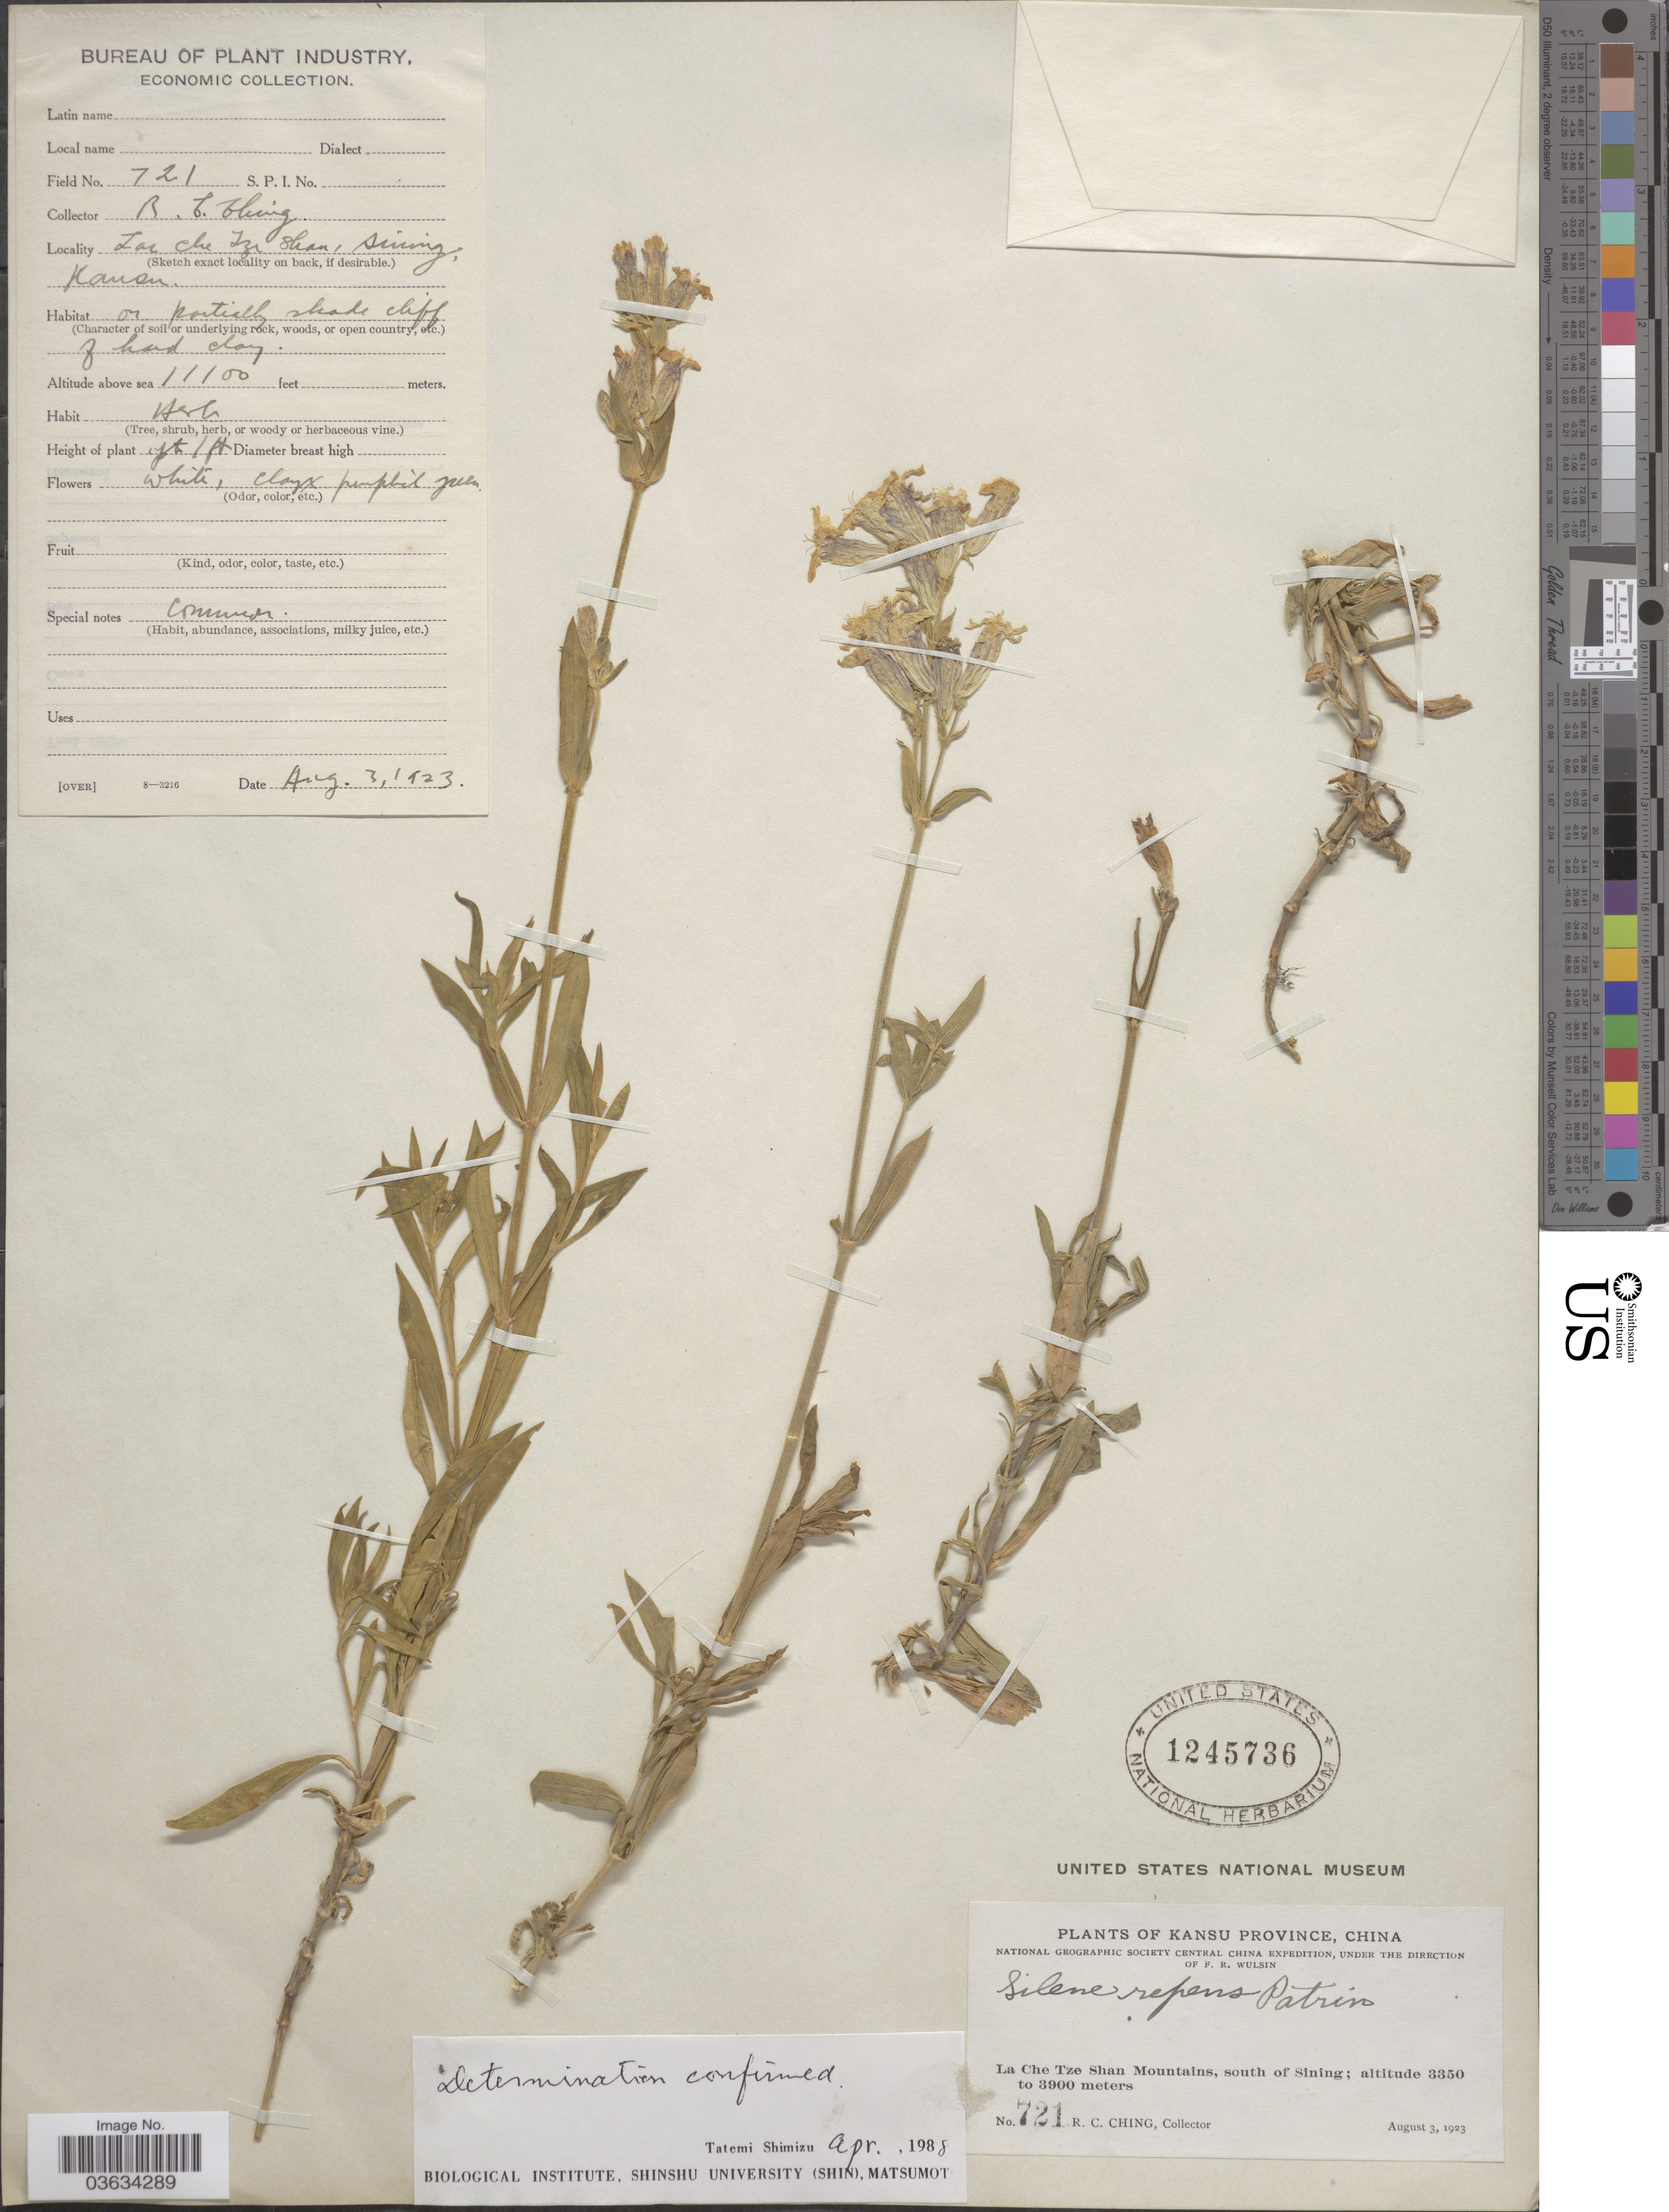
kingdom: Plantae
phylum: Tracheophyta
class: Magnoliopsida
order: Caryophyllales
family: Caryophyllaceae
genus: Silene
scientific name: Silene repens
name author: Patrin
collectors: R. C. Ching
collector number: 721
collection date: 1923-08-03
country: China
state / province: Gansu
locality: Kansu Province. La Che Tze Shan Mountains, south of Sining.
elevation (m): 3383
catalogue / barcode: US 1245736